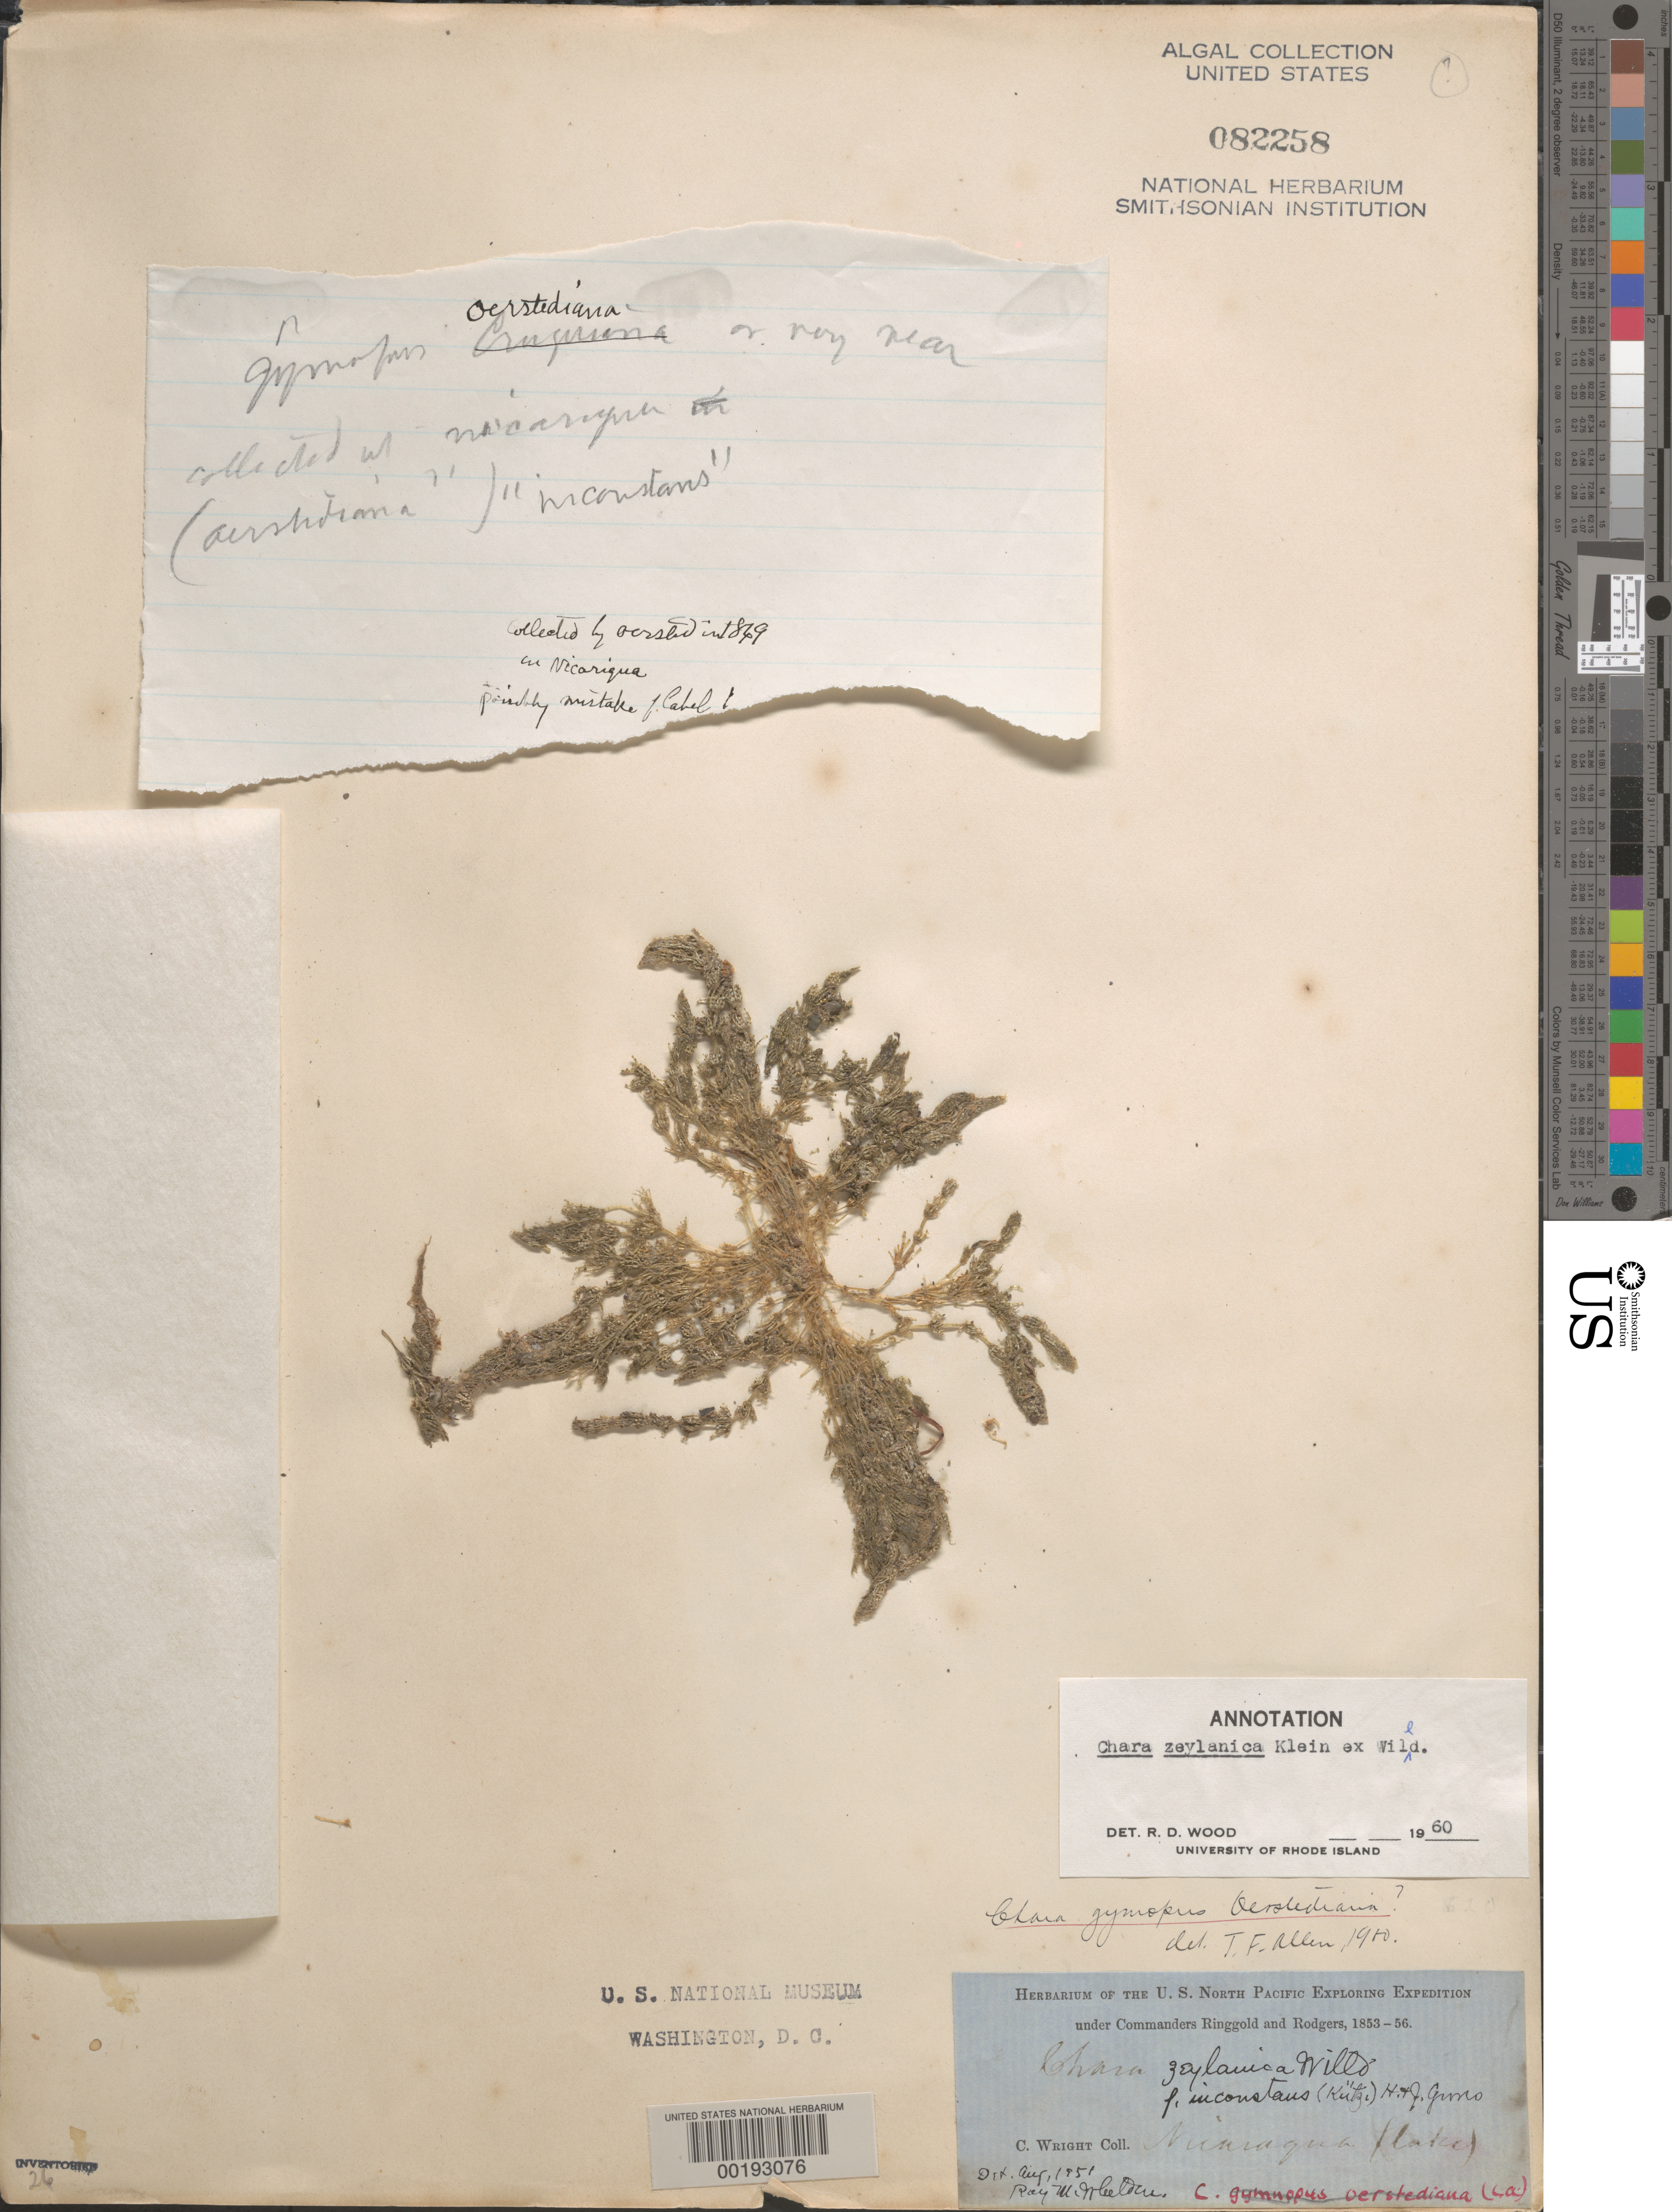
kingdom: Plantae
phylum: Charophyta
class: Charophyceae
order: Charales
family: Characeae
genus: Chara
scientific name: Chara zeylanica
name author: J.G. Klein ex Willd.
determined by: Wood, R. D.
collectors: C. Wright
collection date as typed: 1856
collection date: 1856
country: Nicaragua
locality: Lake nicaragua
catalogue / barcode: US 82258